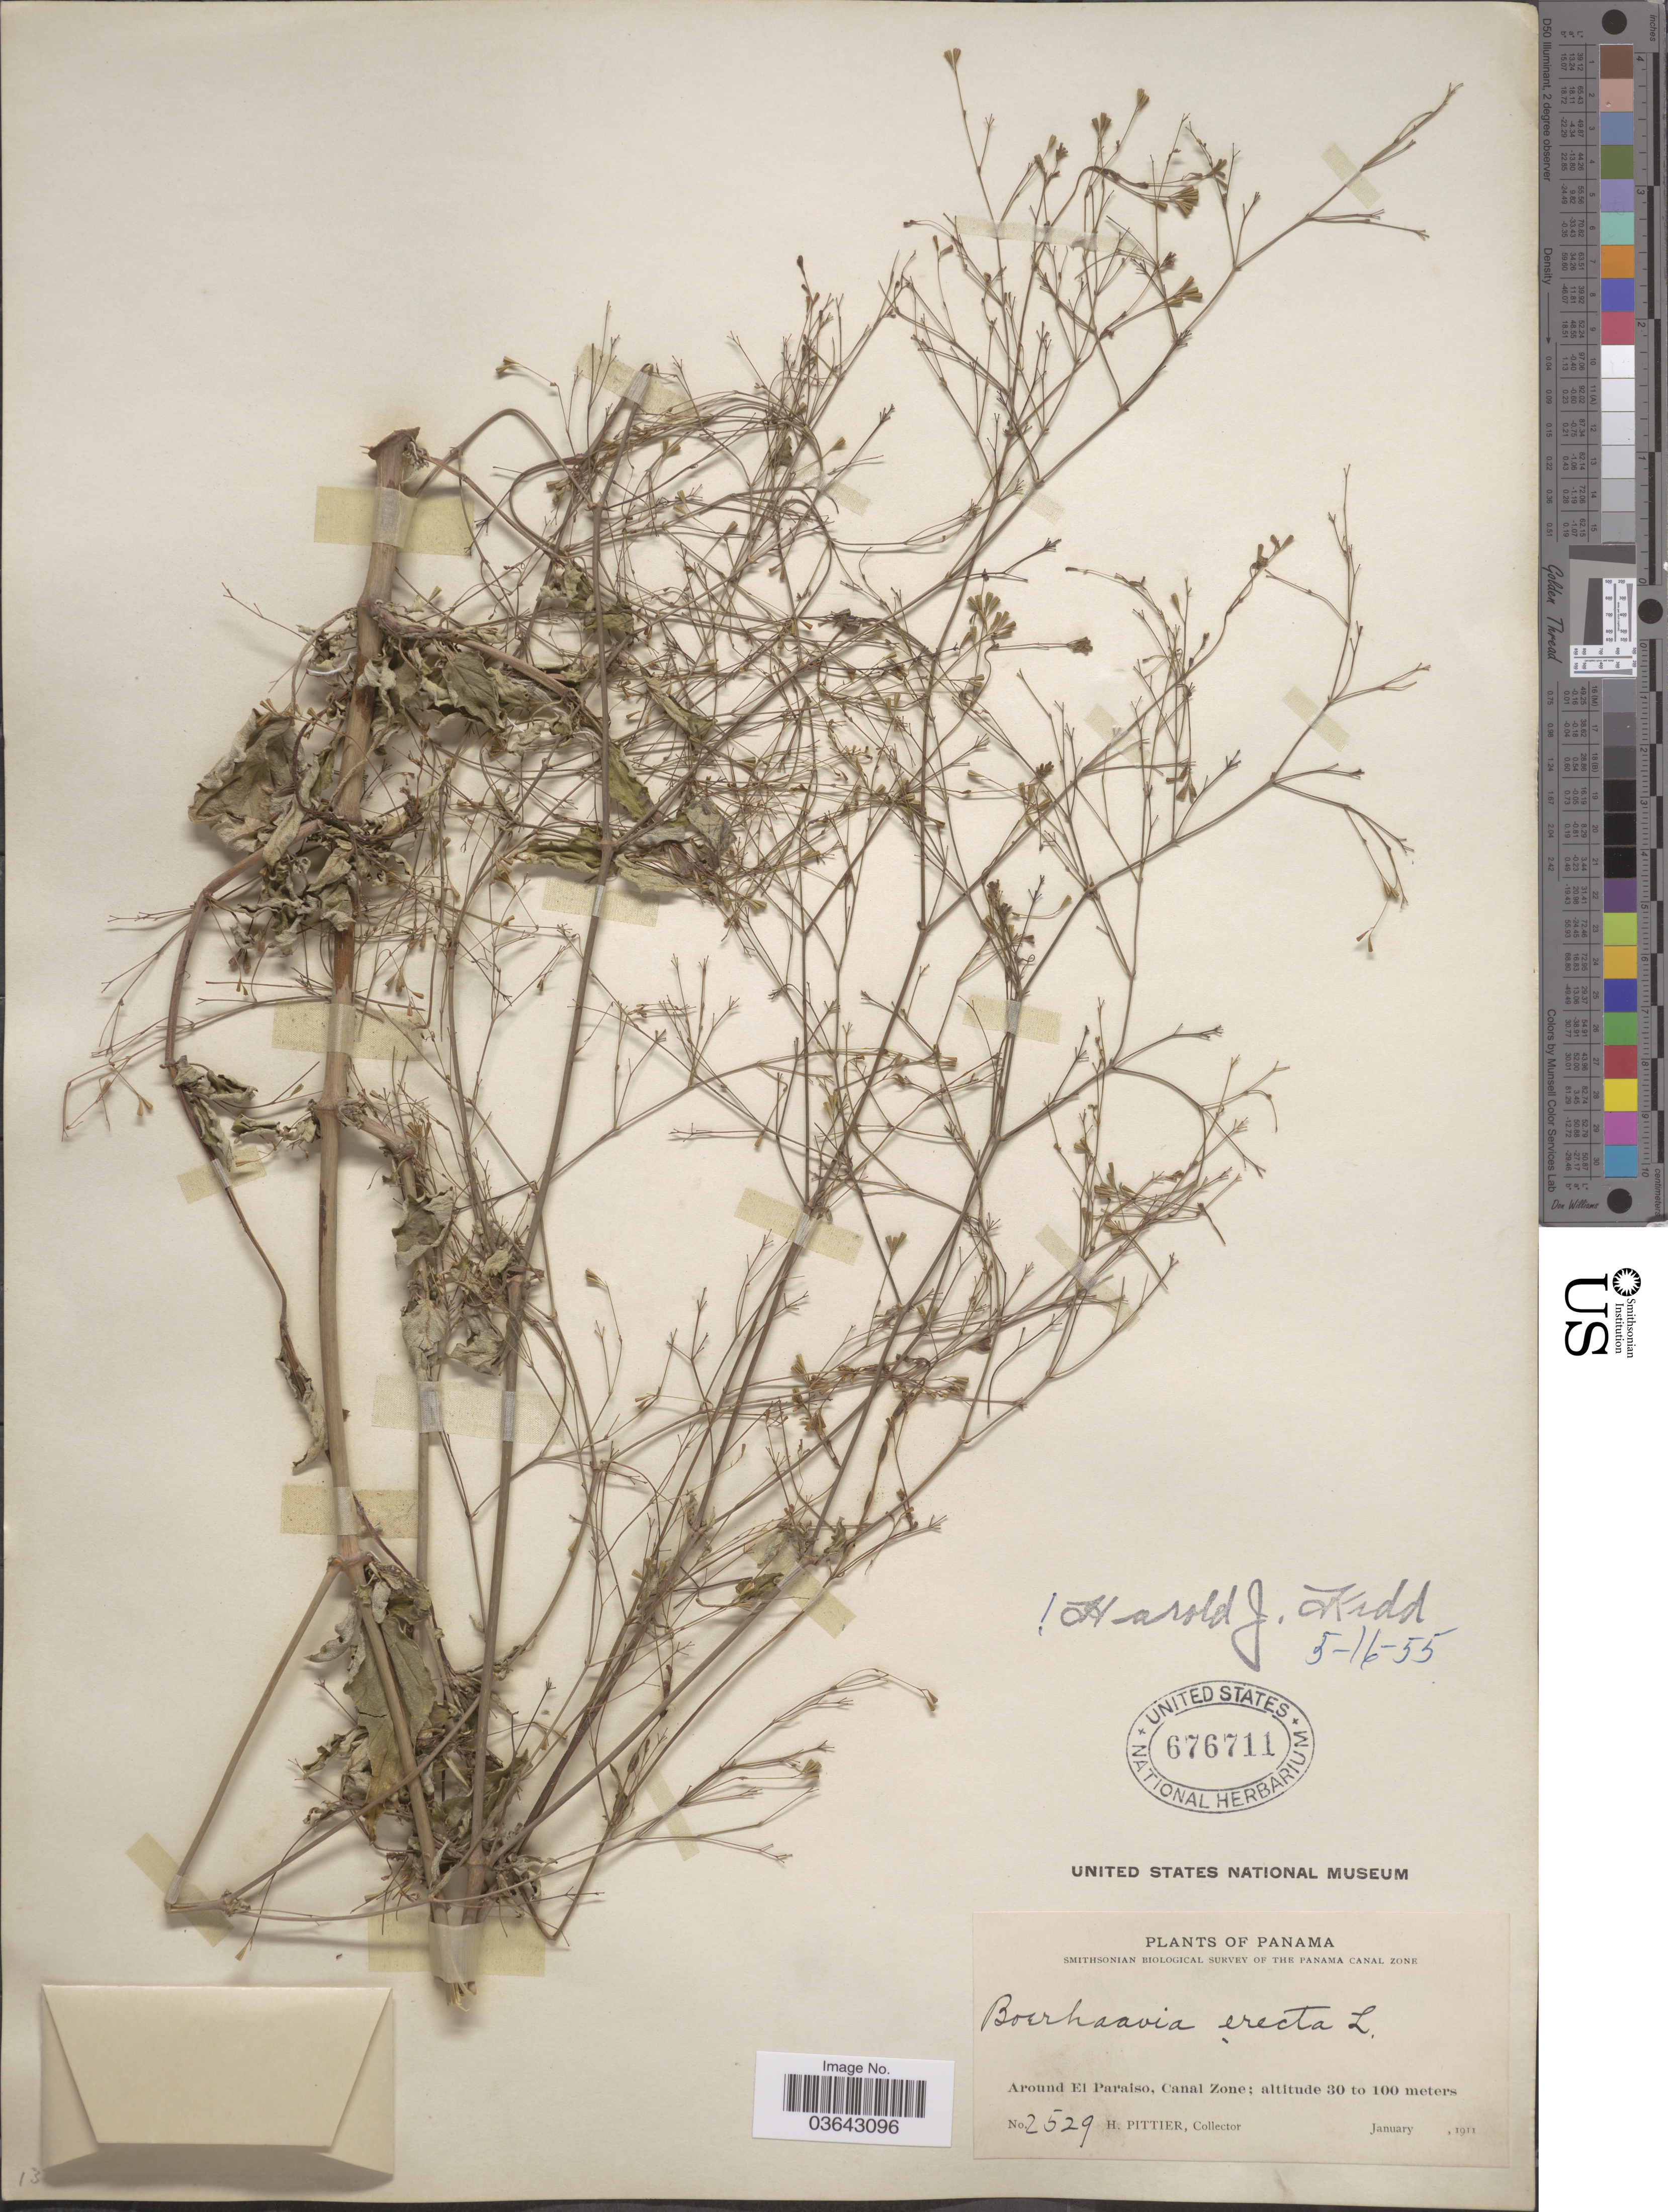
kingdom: Plantae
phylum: Tracheophyta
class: Magnoliopsida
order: Caryophyllales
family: Nyctaginaceae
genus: Boerhavia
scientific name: Boerhavia erecta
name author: L.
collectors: H. F. Pittier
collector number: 2529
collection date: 1911-01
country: Panama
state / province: Colón / Panamá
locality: Around El Paraiso, Canal Zone.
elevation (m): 30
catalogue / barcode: US 676711